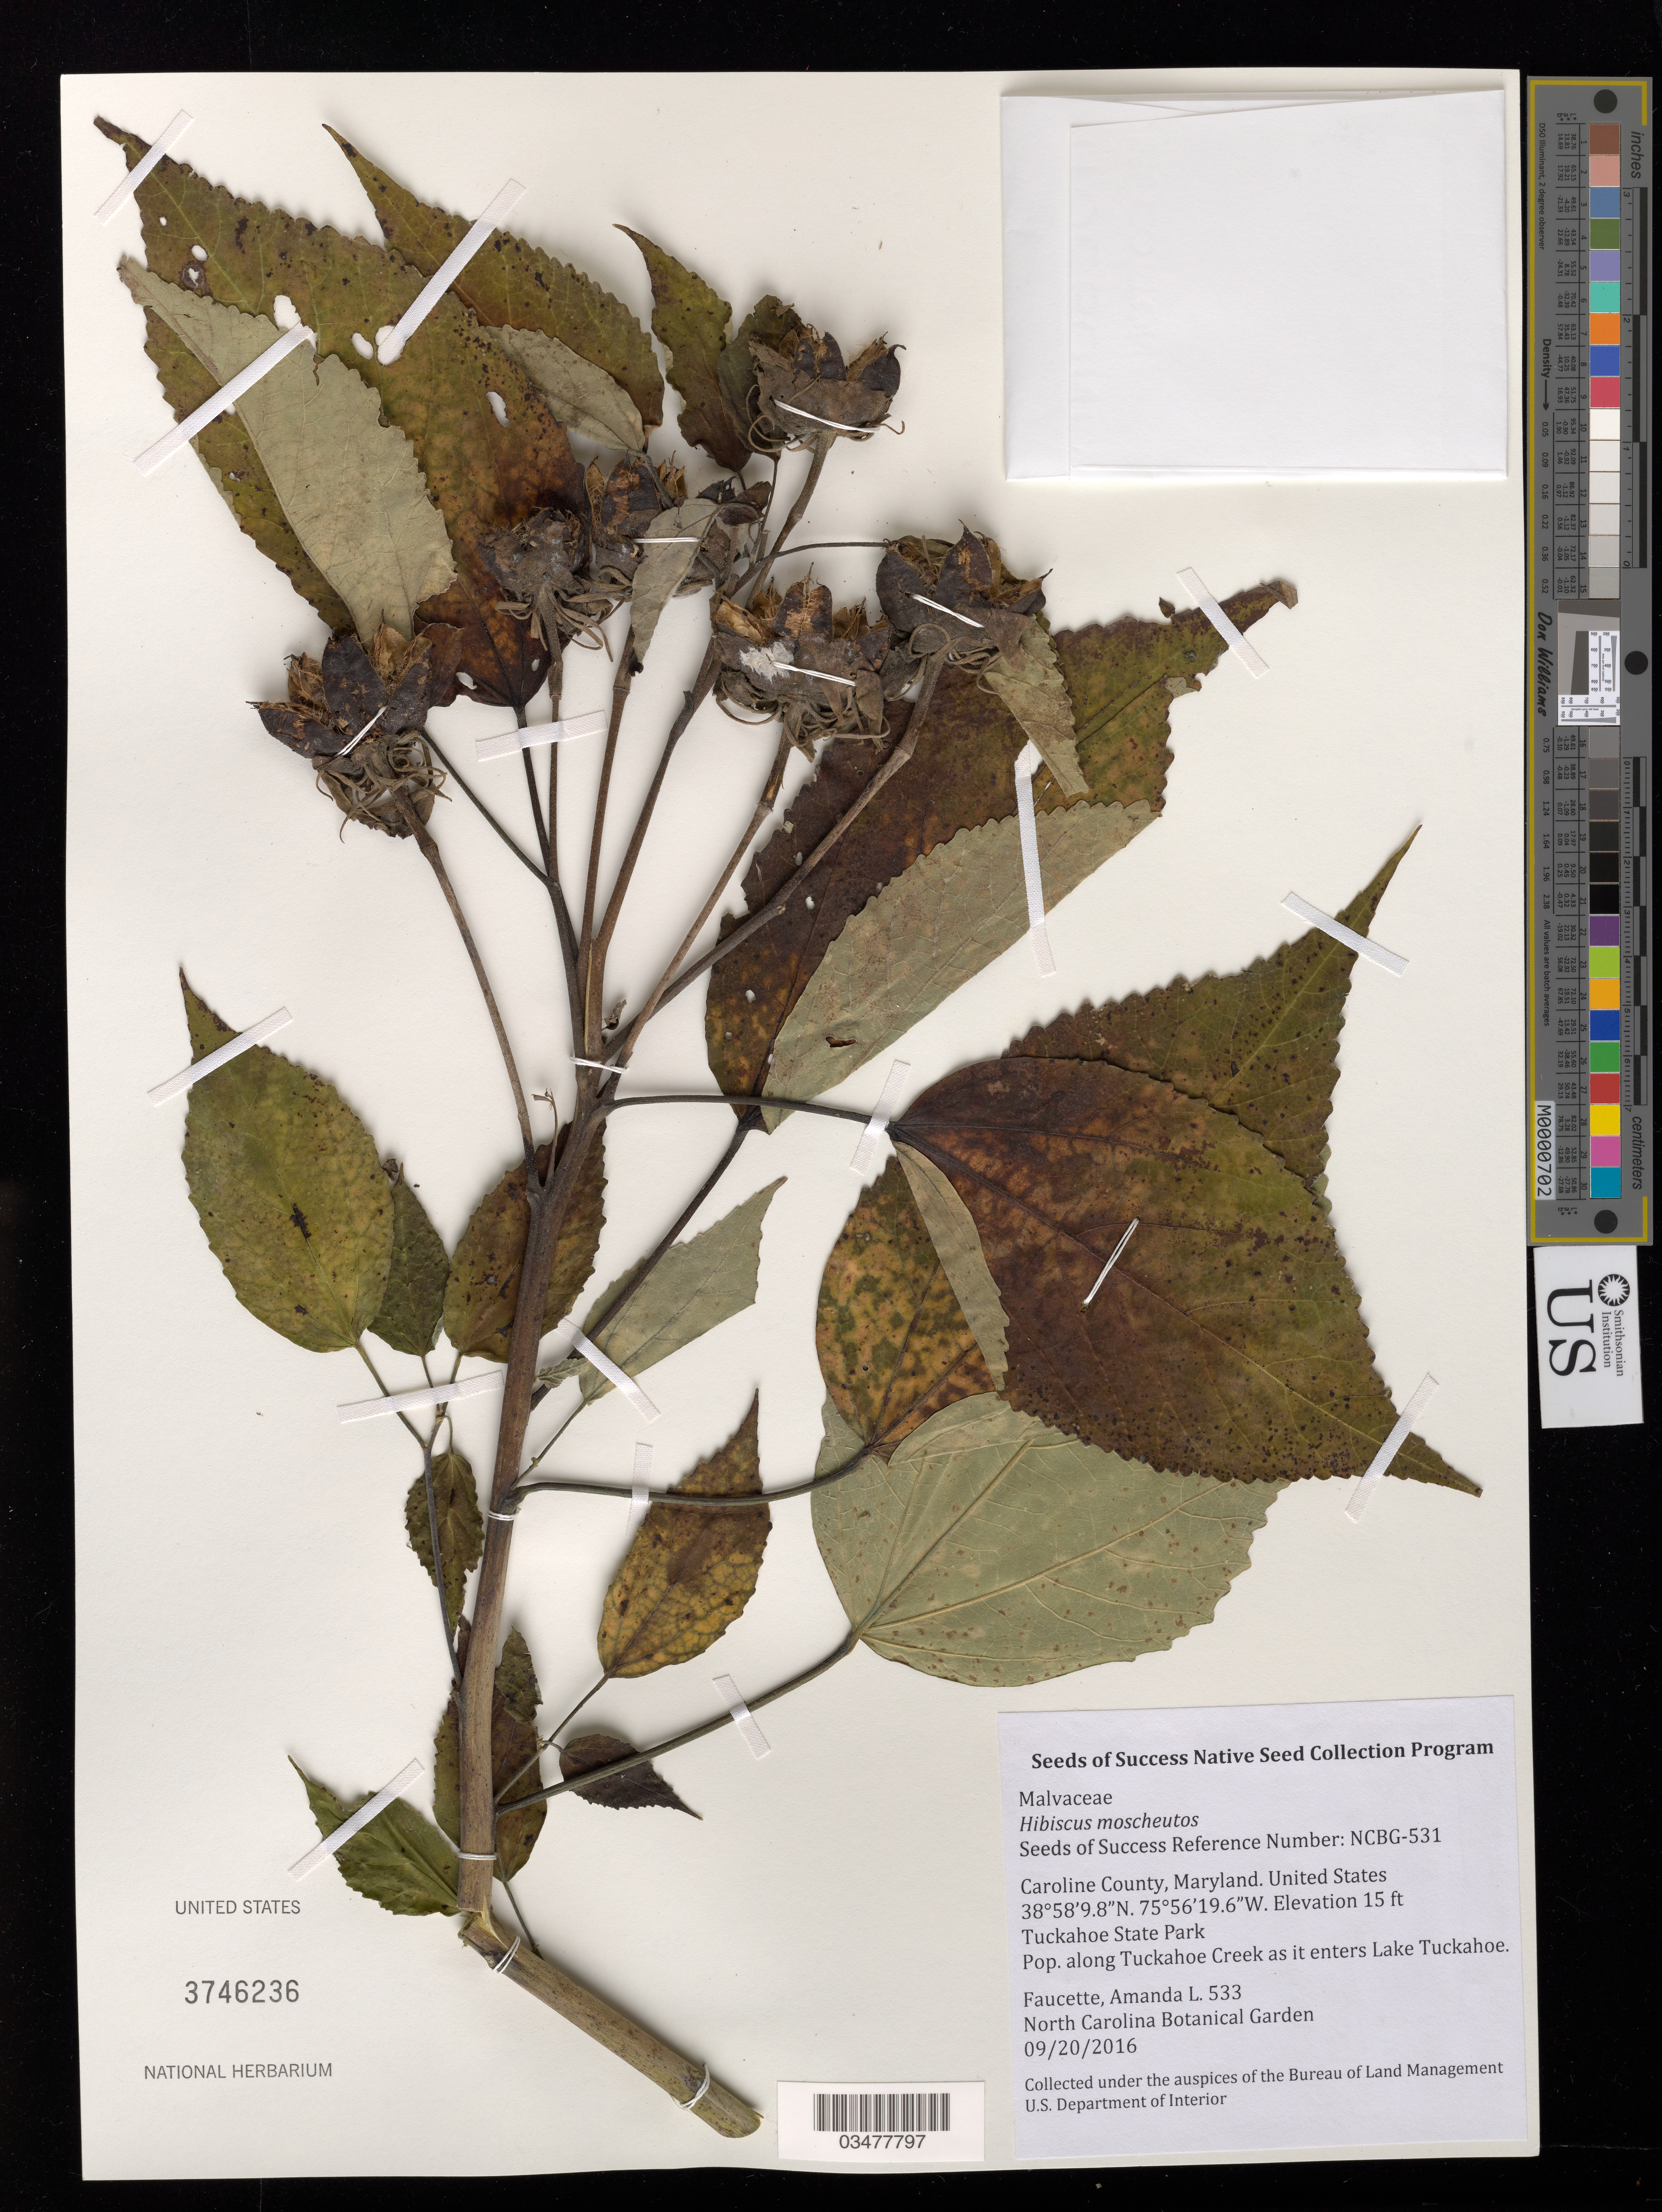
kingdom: Plantae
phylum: Tracheophyta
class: Magnoliopsida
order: Malvales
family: Malvaceae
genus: Hibiscus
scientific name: Hibiscus moscheutos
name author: L.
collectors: A. Faucette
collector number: NCBG-531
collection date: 2016-09-20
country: United States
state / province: Maryland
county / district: Caroline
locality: Tuckahoe State Park, Tuckahoe Creek/Lake Tuckahoe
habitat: Buttonbush-hibiscus shrub swamp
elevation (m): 5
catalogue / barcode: US 3746236